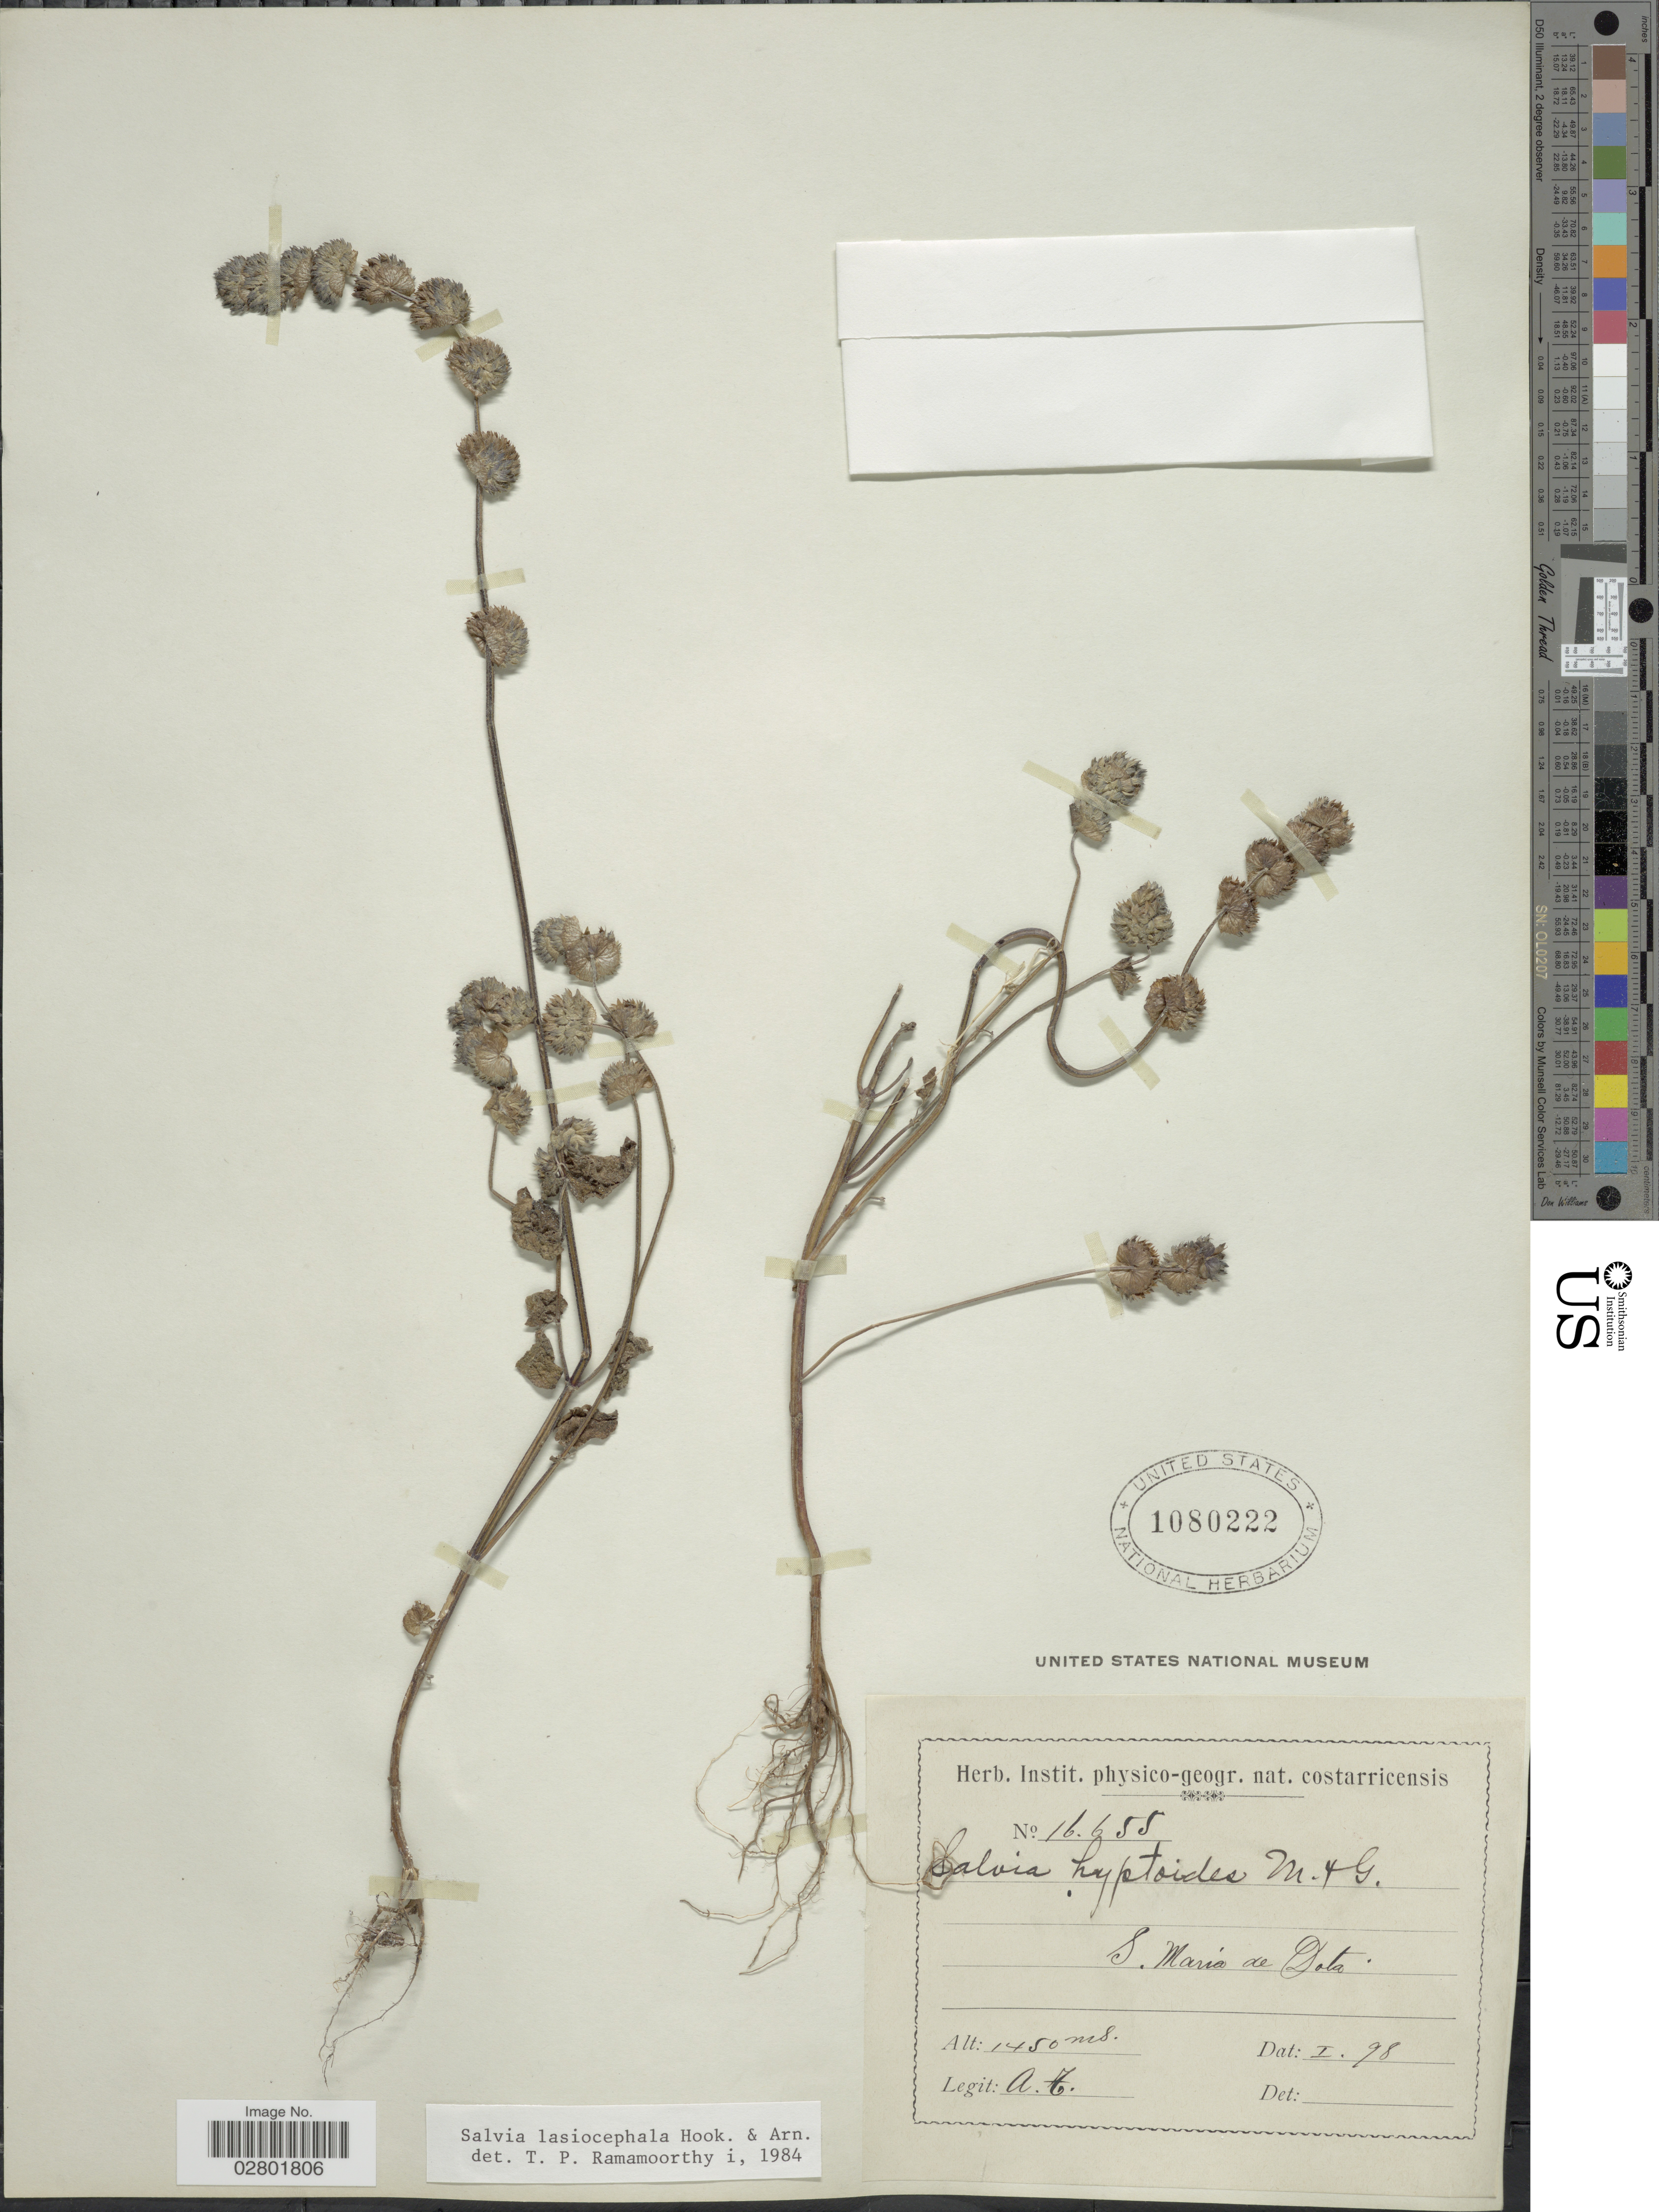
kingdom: Plantae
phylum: Tracheophyta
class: Magnoliopsida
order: Lamiales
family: Lamiaceae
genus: Salvia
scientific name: Salvia lasiocephala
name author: Hook. & Arn.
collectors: A. T.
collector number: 16655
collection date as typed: Transcribed d/m/y: /1/98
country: Costa Rica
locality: S. Maria de Dota.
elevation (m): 1450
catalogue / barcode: US 1080222